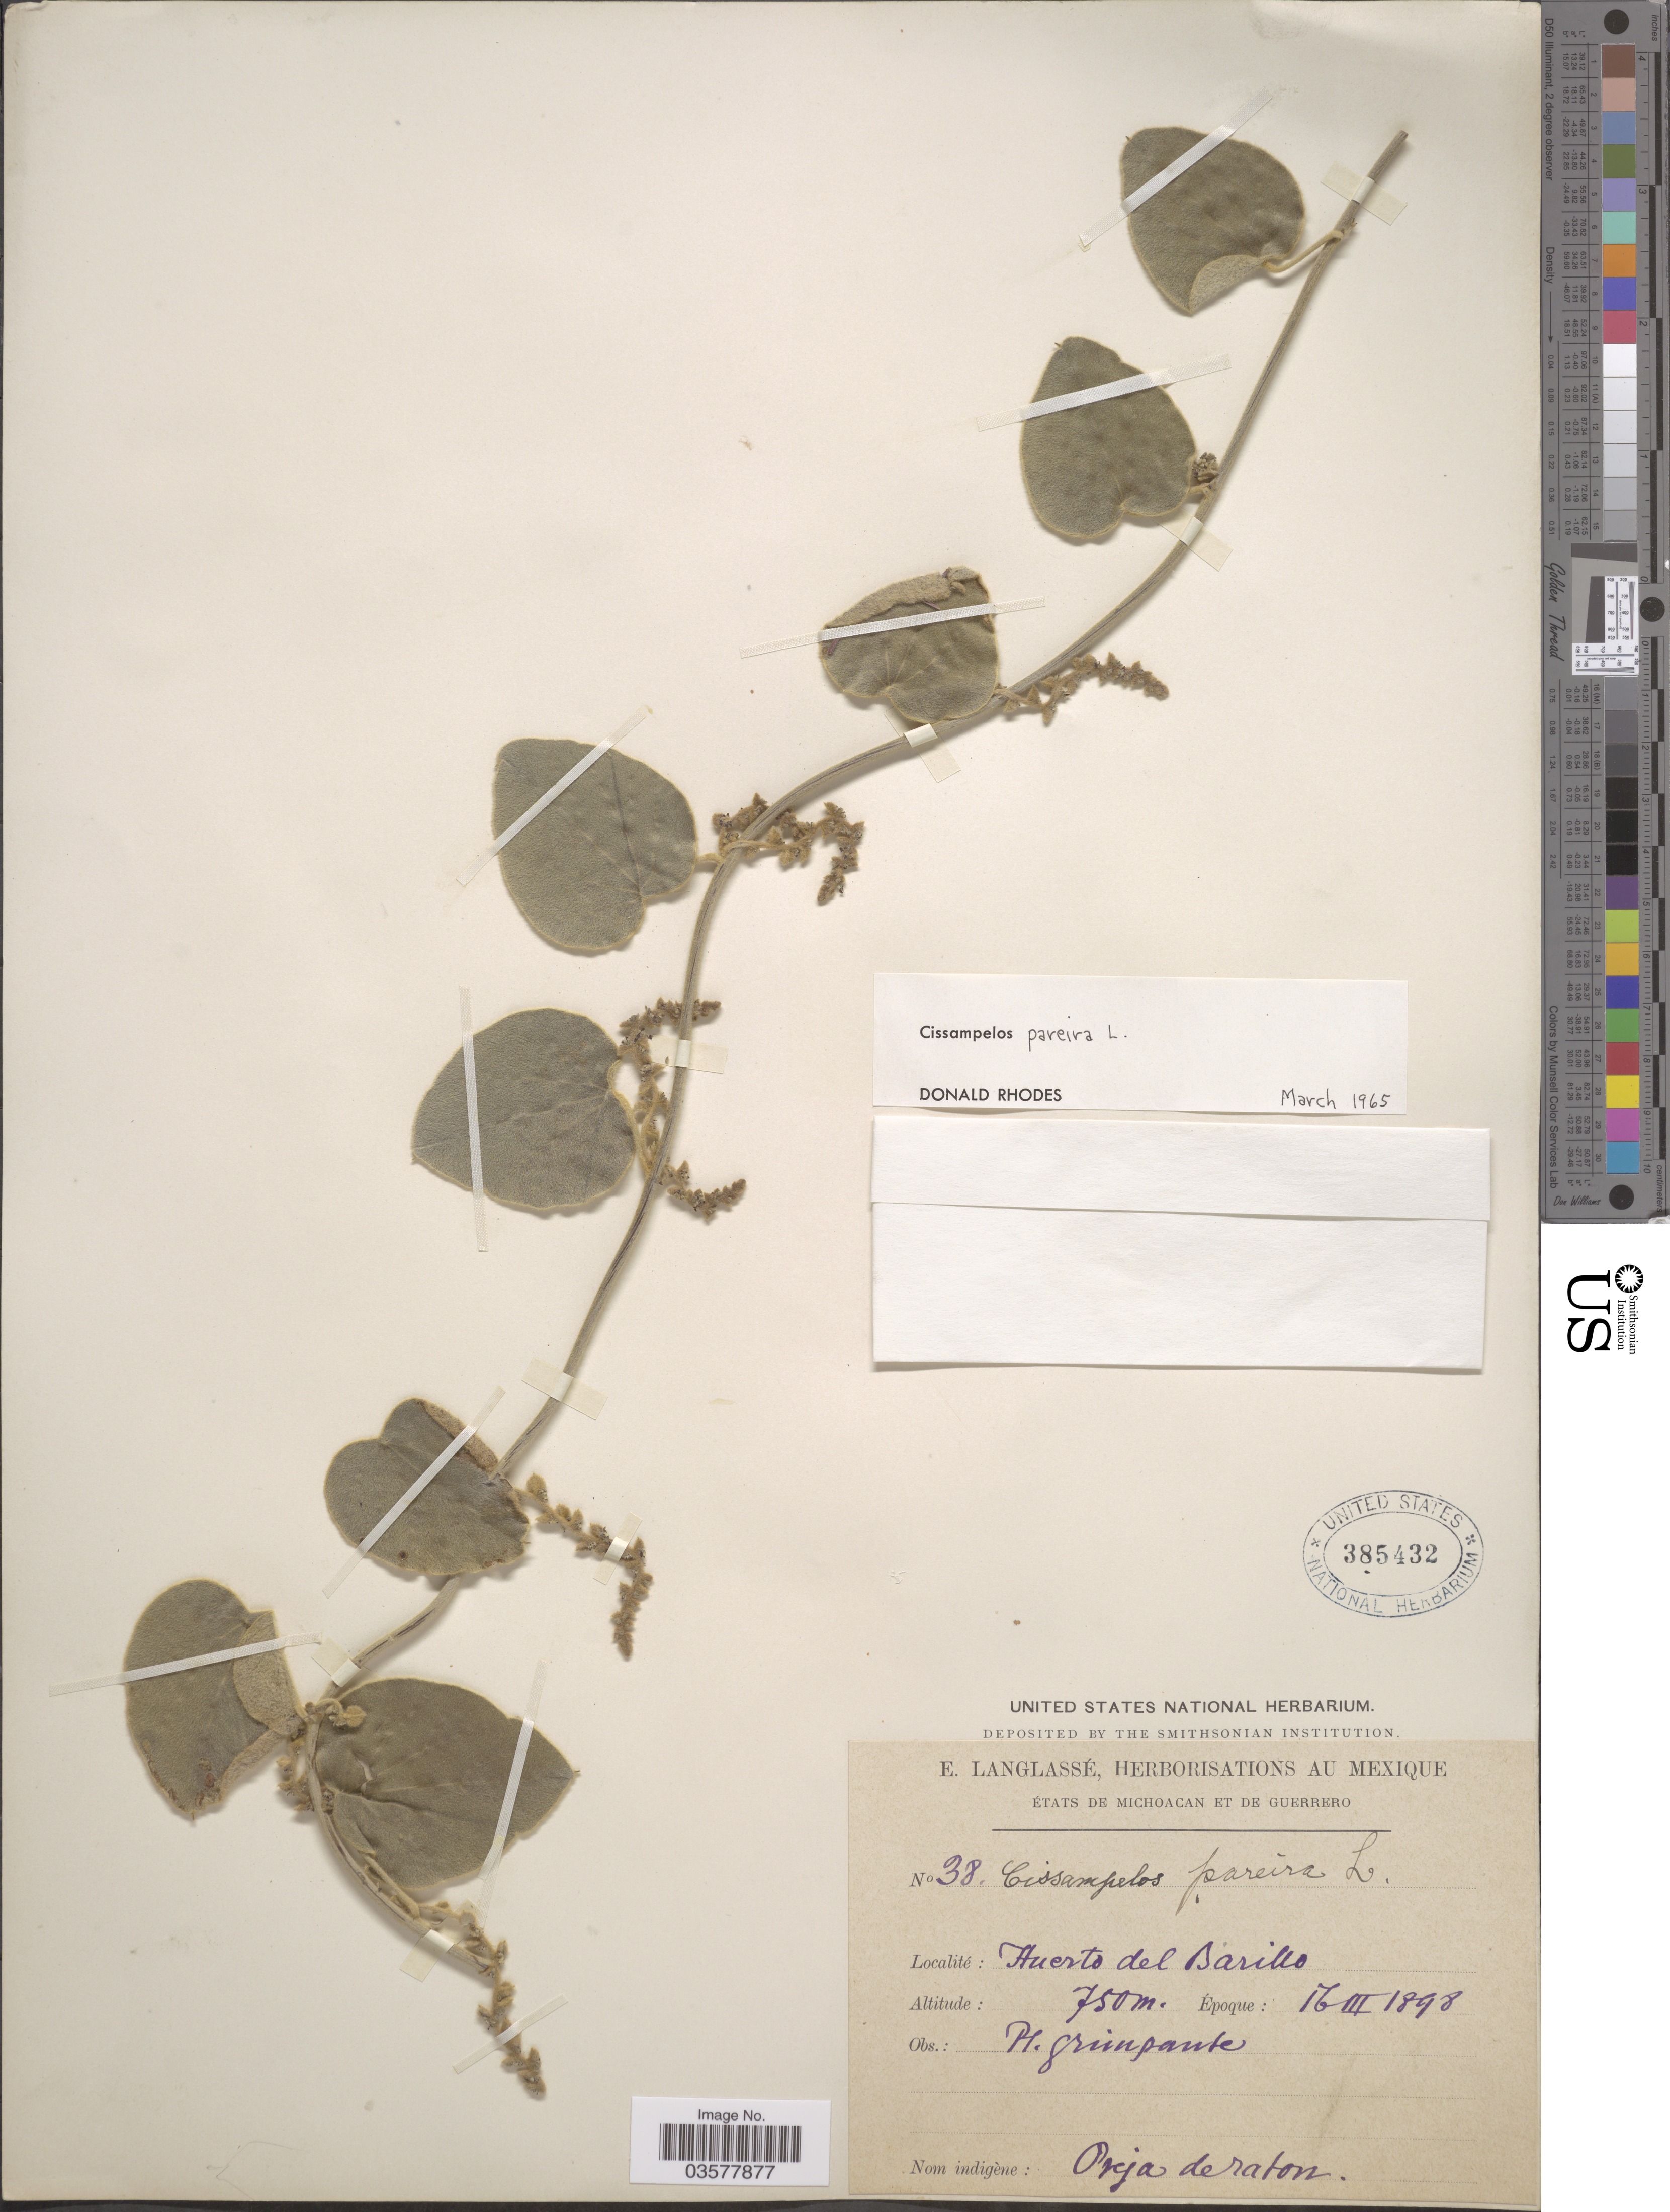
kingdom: Plantae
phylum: Tracheophyta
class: Magnoliopsida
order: Ranunculales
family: Menispermaceae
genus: Cissampelos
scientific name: Cissampelos pareira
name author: L.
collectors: E. Langlassé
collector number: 38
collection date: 1898-03-16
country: Mexico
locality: États de Michoacan et de Guerrero. Huerto del Barillo.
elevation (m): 750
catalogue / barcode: US 385432